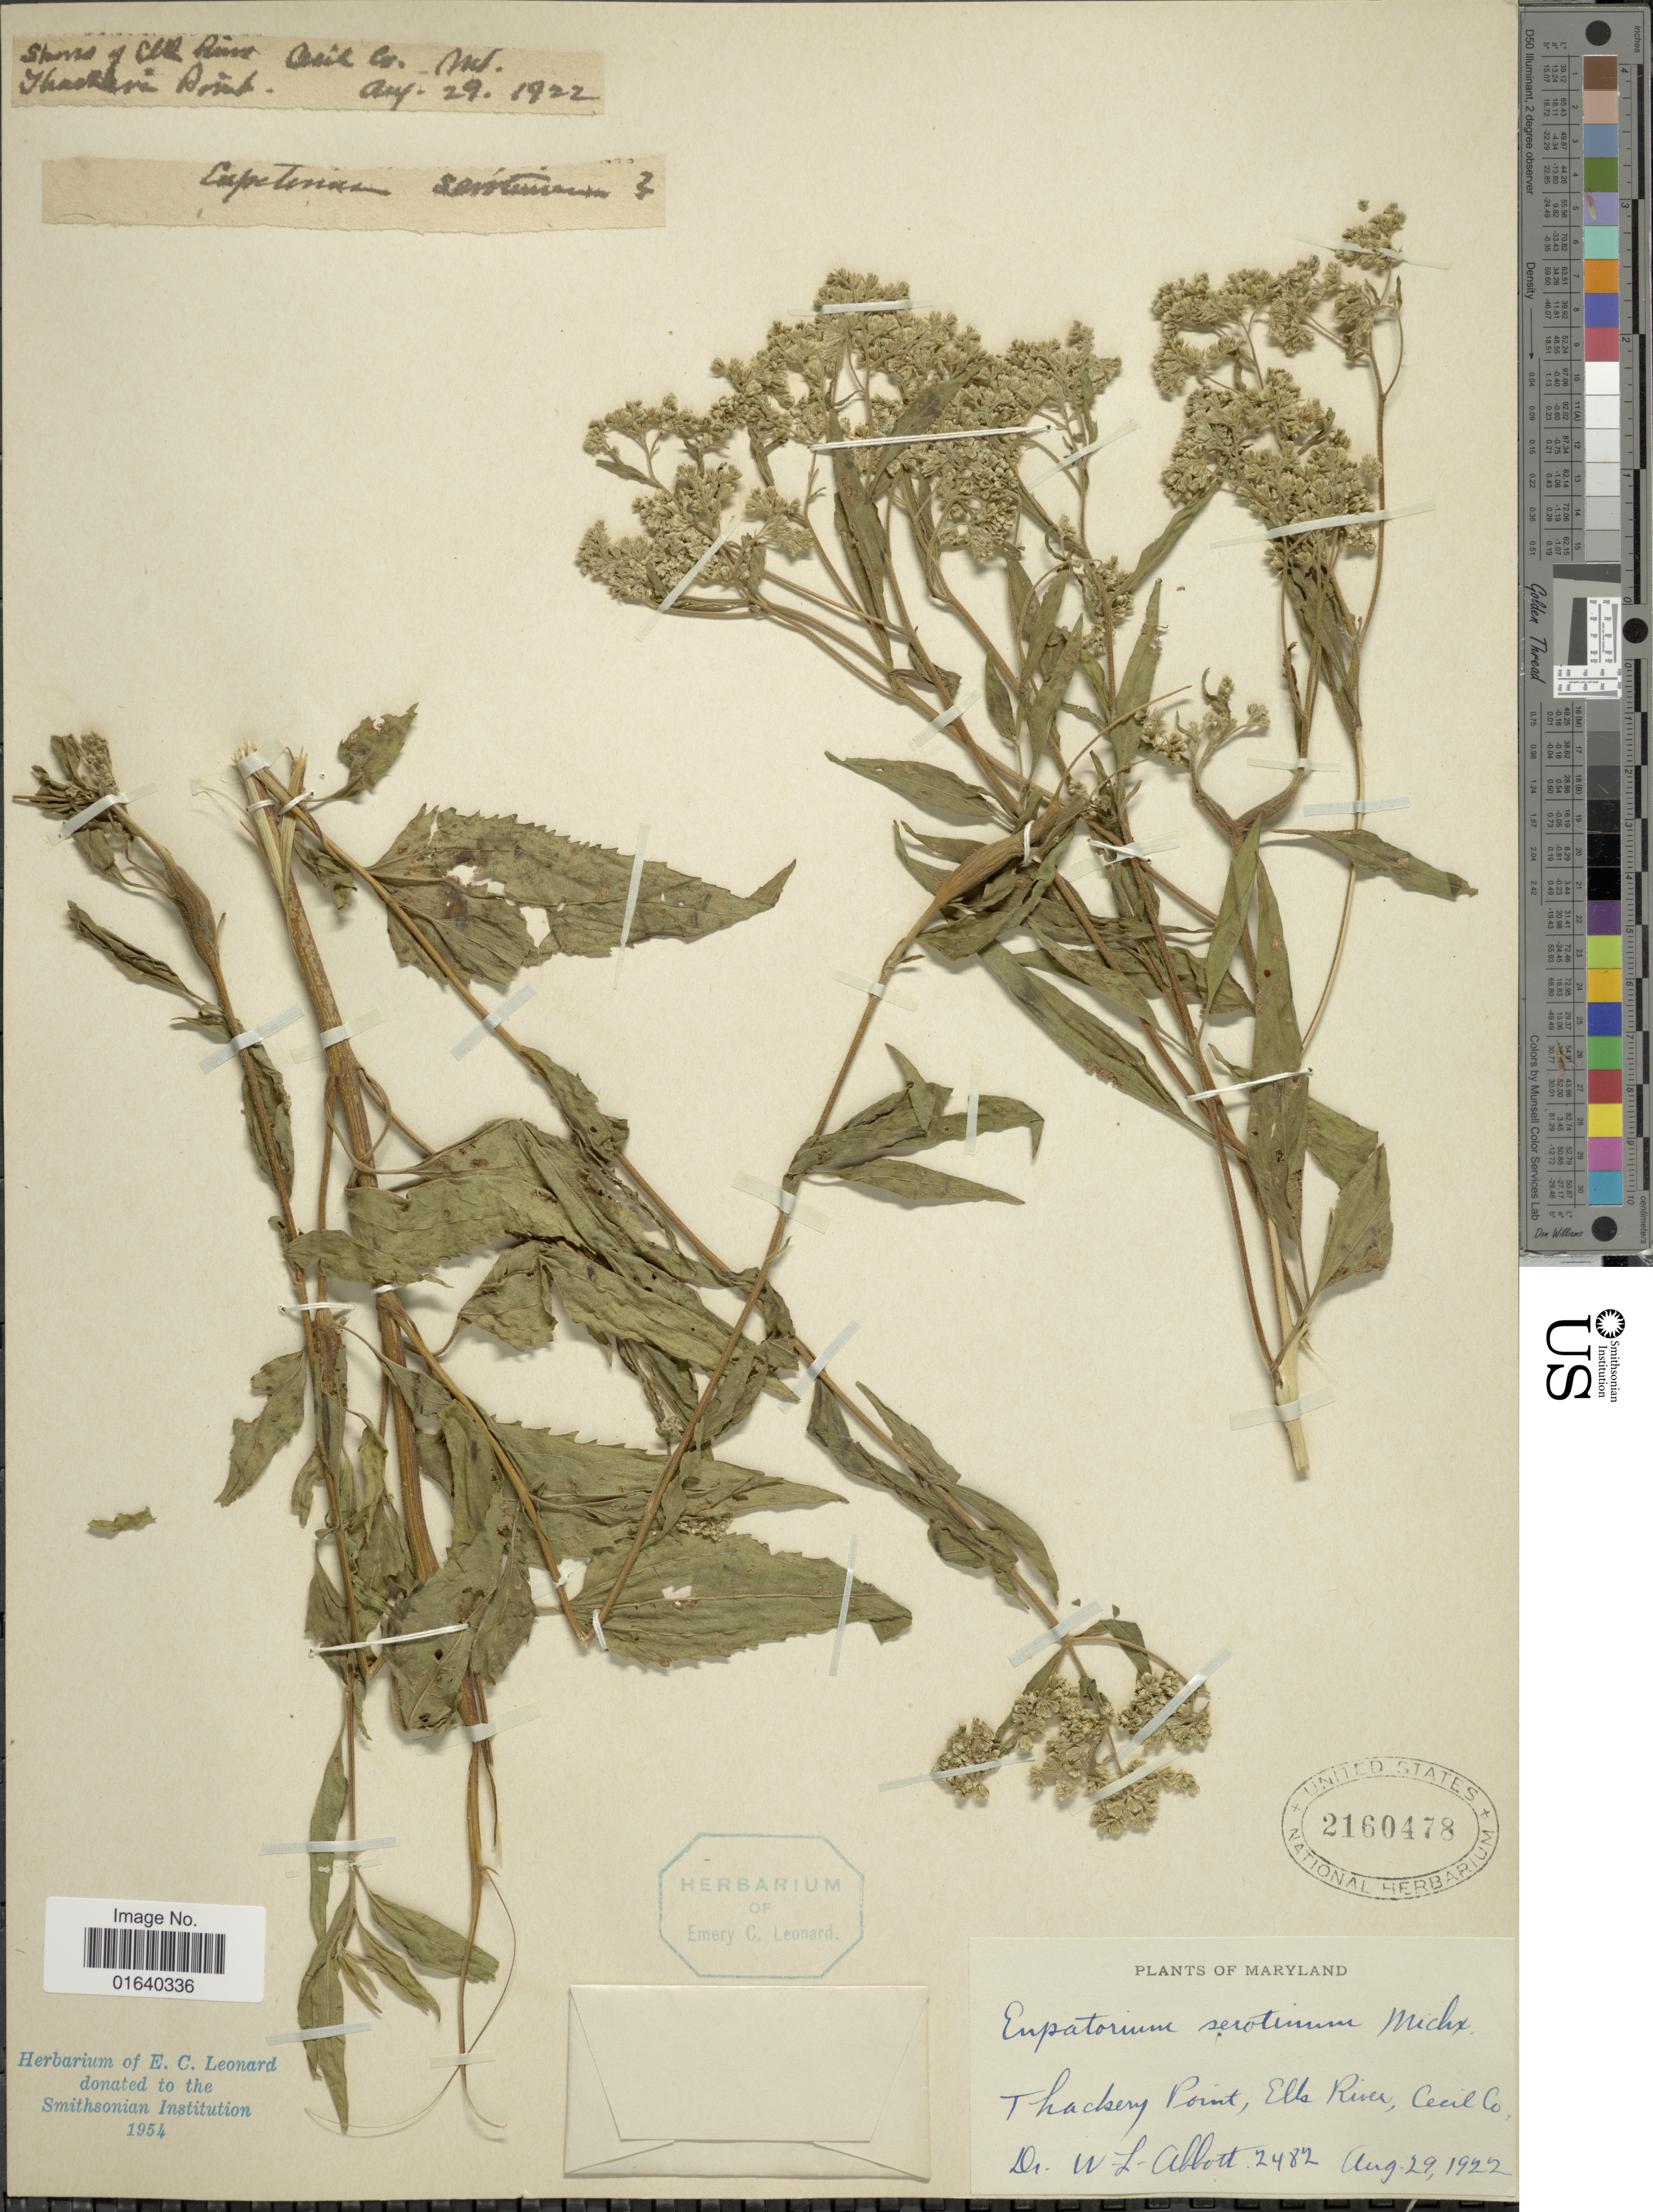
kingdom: Plantae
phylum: Tracheophyta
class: Magnoliopsida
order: Asterales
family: Asteraceae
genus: Eupatorium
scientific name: Eupatorium serotinum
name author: Michx.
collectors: W. L. Abbott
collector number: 2482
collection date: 1922-08-29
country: United States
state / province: Maryland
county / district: Cecil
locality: Thackery Point, Ells River, Cecil Co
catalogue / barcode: US 2160478